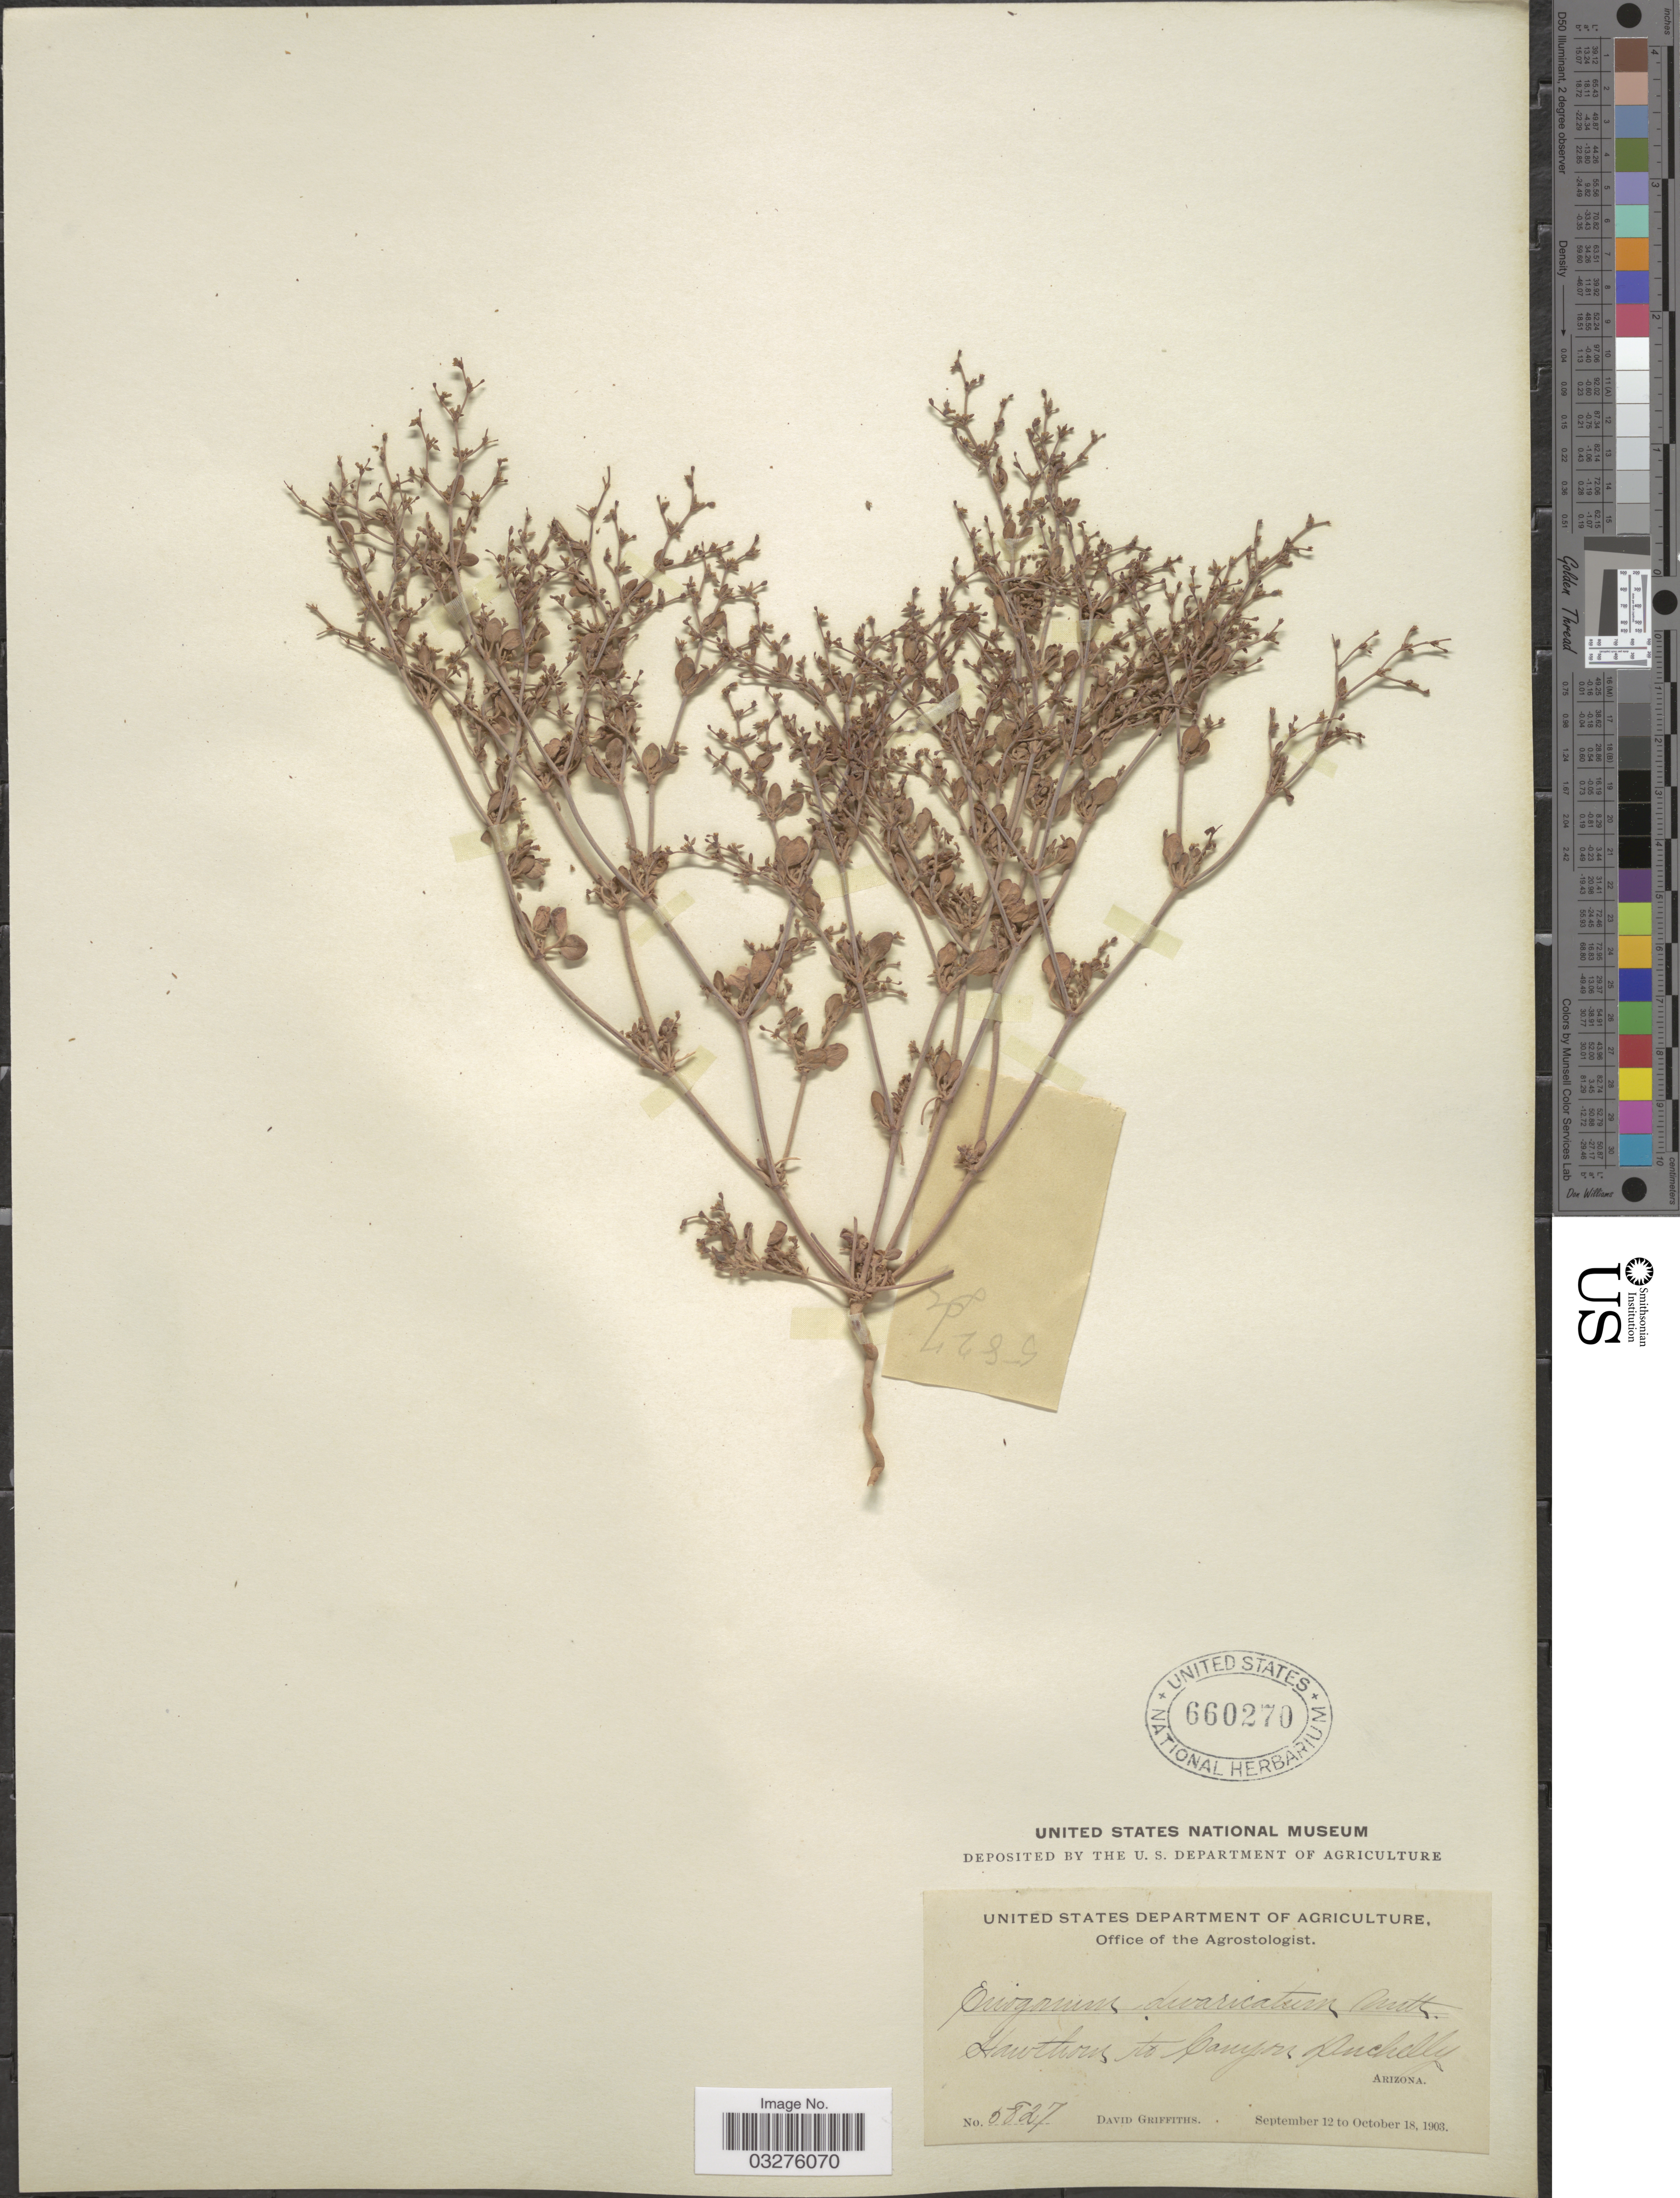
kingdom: Plantae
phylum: Tracheophyta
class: Magnoliopsida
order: Caryophyllales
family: Polygonaceae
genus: Eriogonum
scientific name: Eriogonum divaricatum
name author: Hook.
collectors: D. Griffiths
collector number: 5827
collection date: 1903-09-12/1903-10-18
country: United States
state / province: Arizona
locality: Hawthorne to Canyon Duchelly.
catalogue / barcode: US 660270